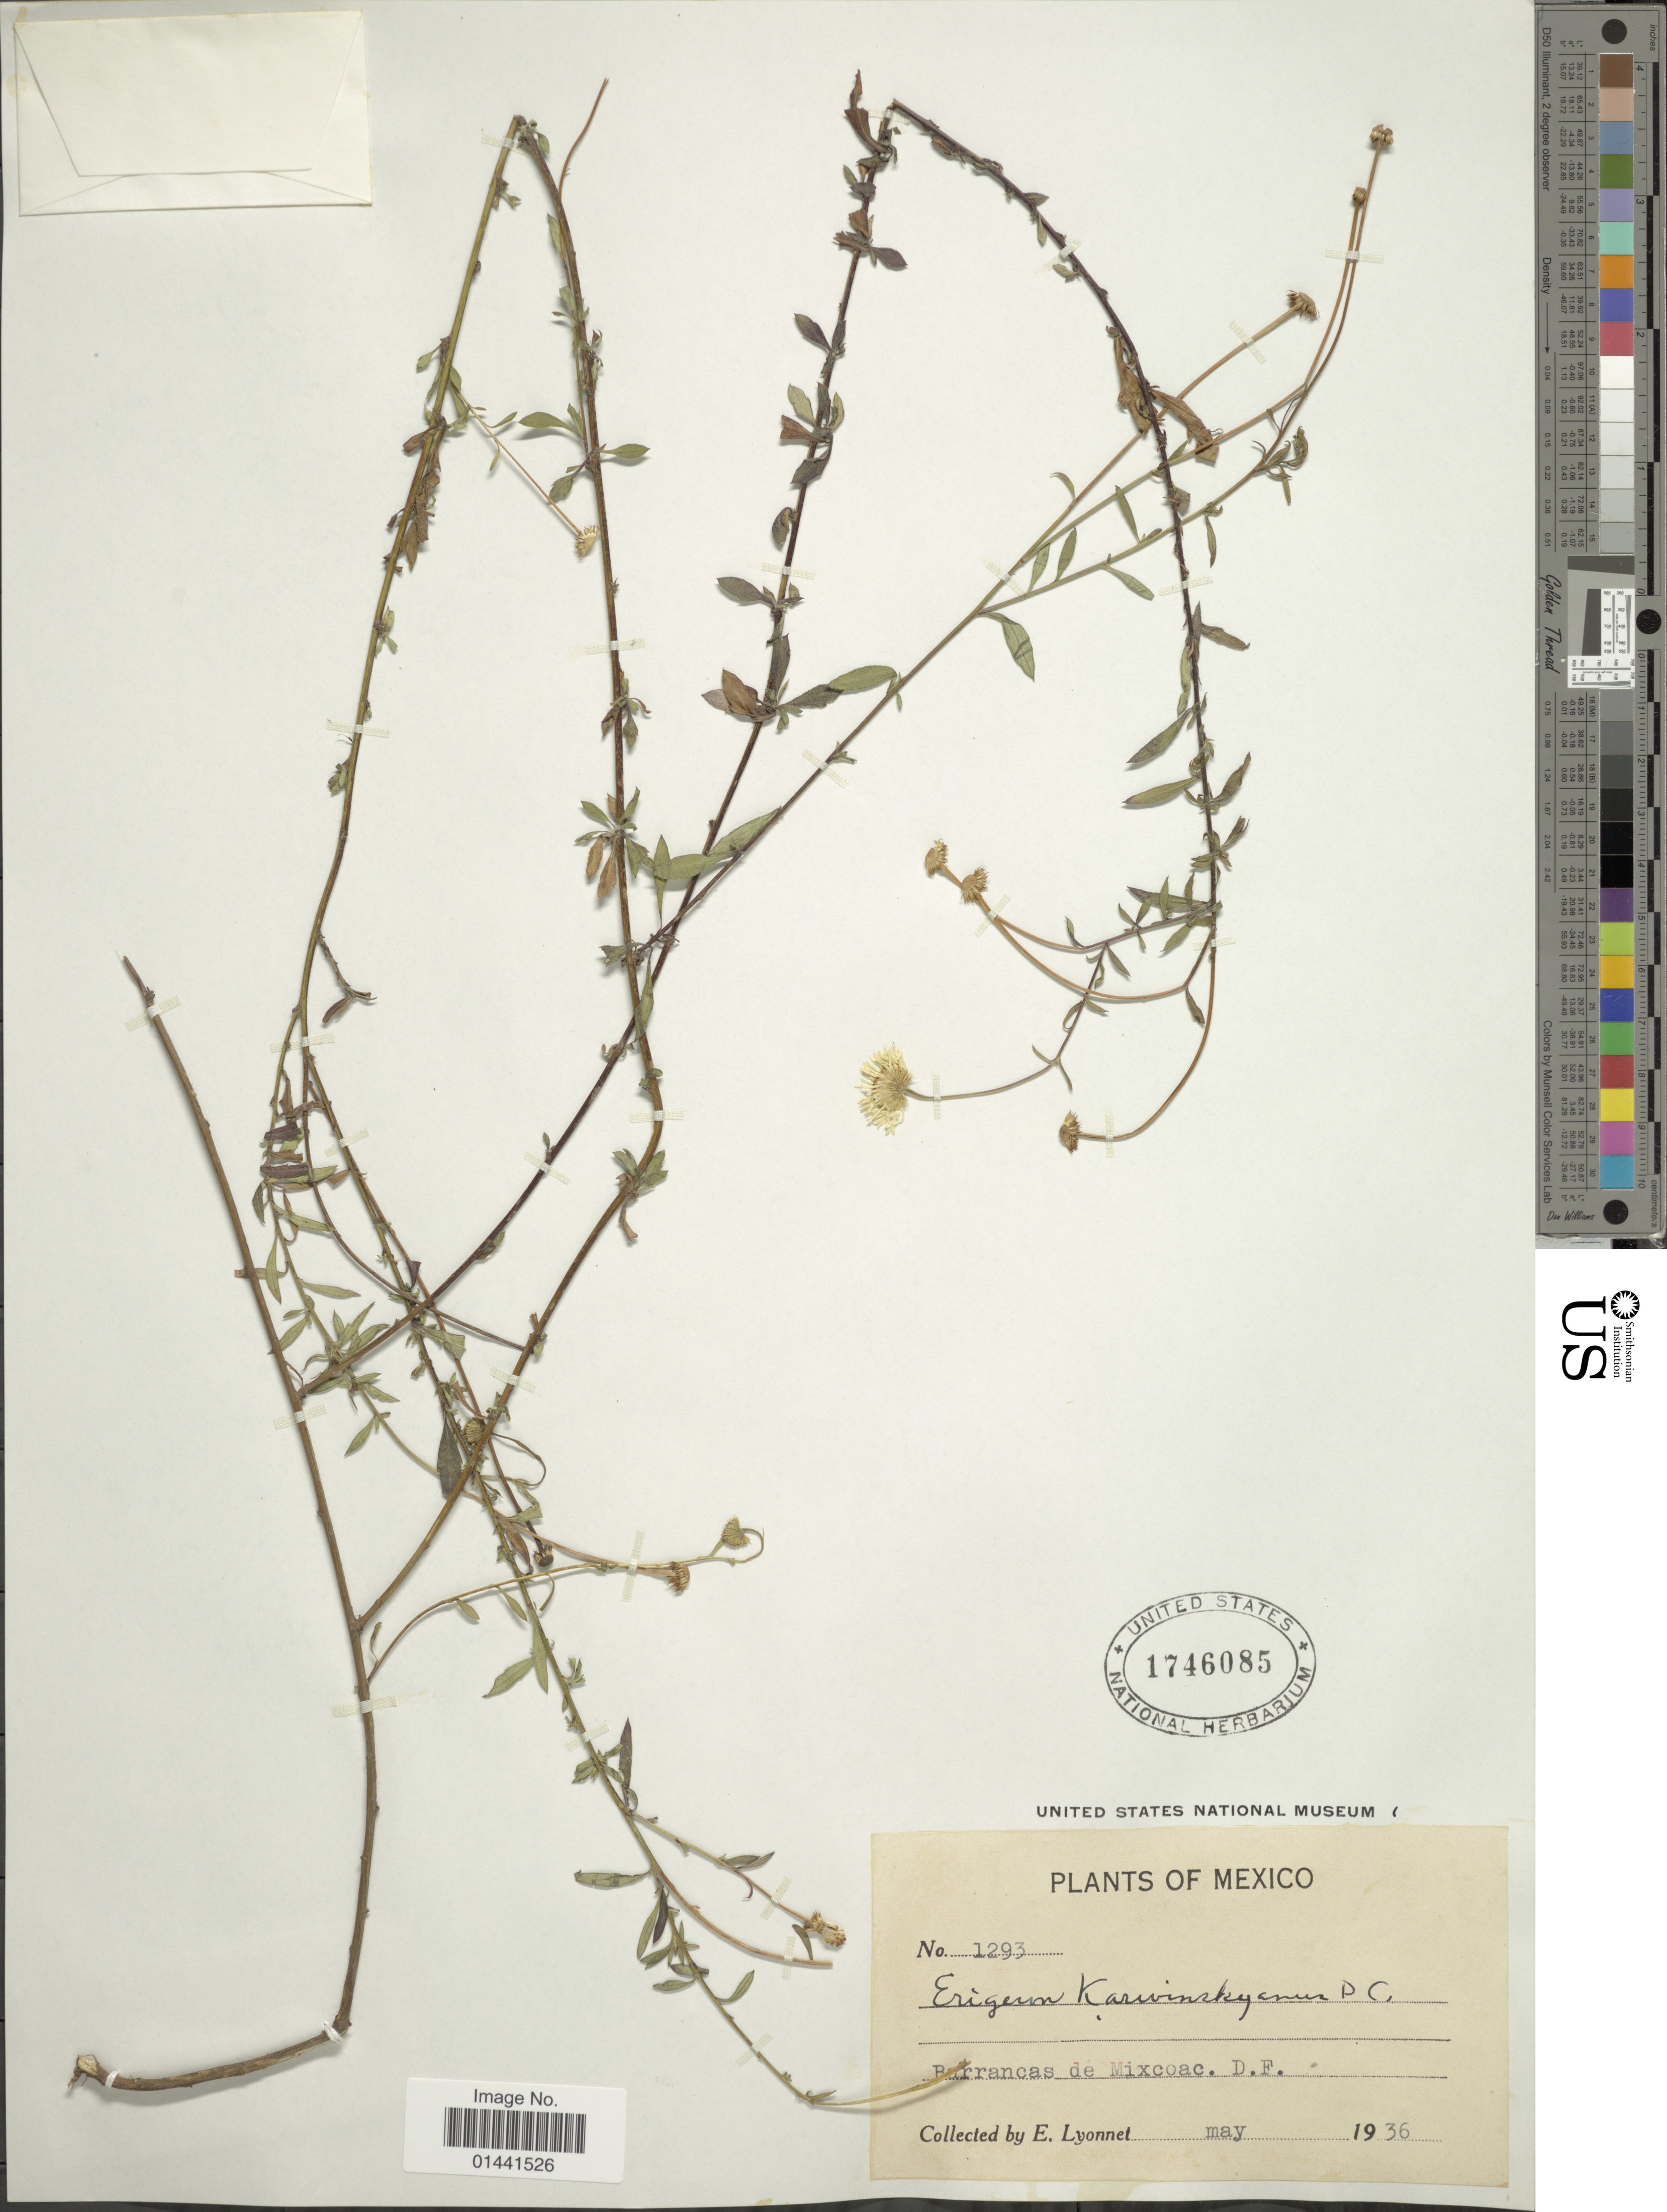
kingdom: Plantae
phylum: Tracheophyta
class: Magnoliopsida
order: Asterales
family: Asteraceae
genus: Erigeron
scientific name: Erigeron karvinskianus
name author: DC.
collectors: E. Lyonnet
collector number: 1293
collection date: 1936-05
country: Mexico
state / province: Distrito Federal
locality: Barrancas de Mixcoac. D.F.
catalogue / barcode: US 1746085